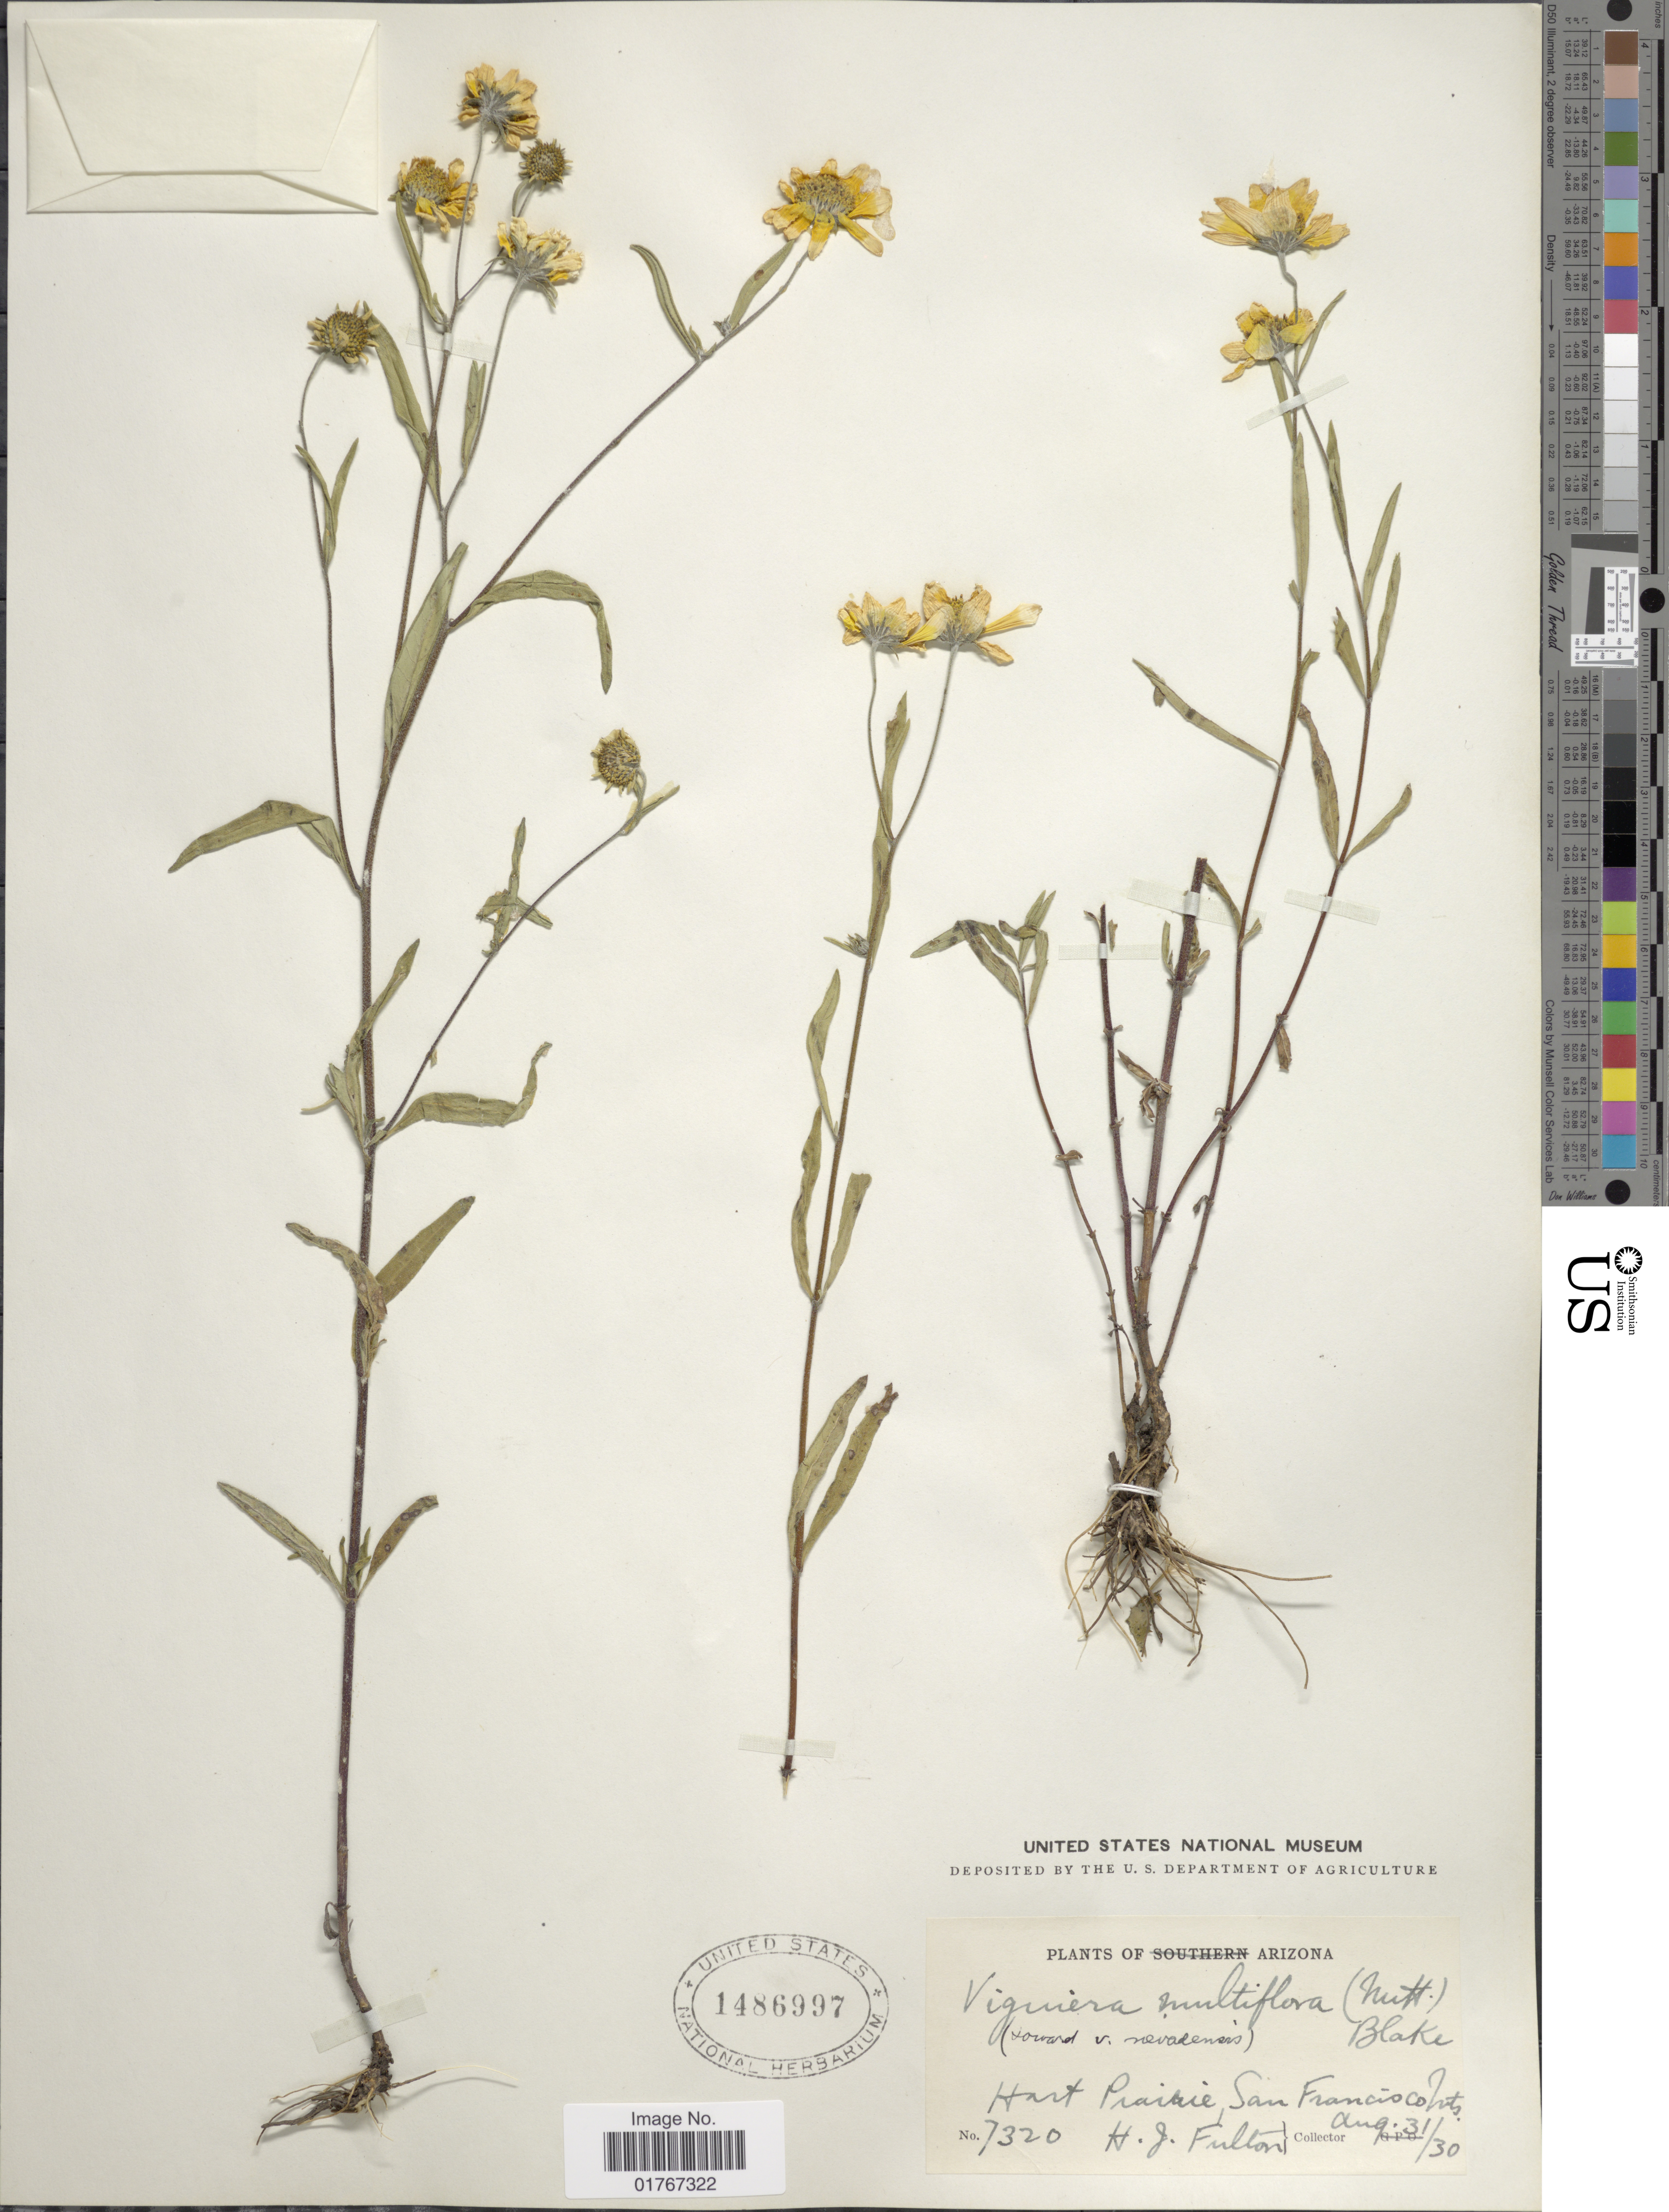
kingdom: Plantae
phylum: Tracheophyta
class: Magnoliopsida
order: Asterales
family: Asteraceae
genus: Heliomeris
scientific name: Heliomeris multiflora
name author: Nutt.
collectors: H. Fulton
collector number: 7320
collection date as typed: Transcribed d/m/y: 31/8/30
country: United States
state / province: Arizona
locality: Hart Prairie, San Francisco Mts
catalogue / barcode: US 1486997